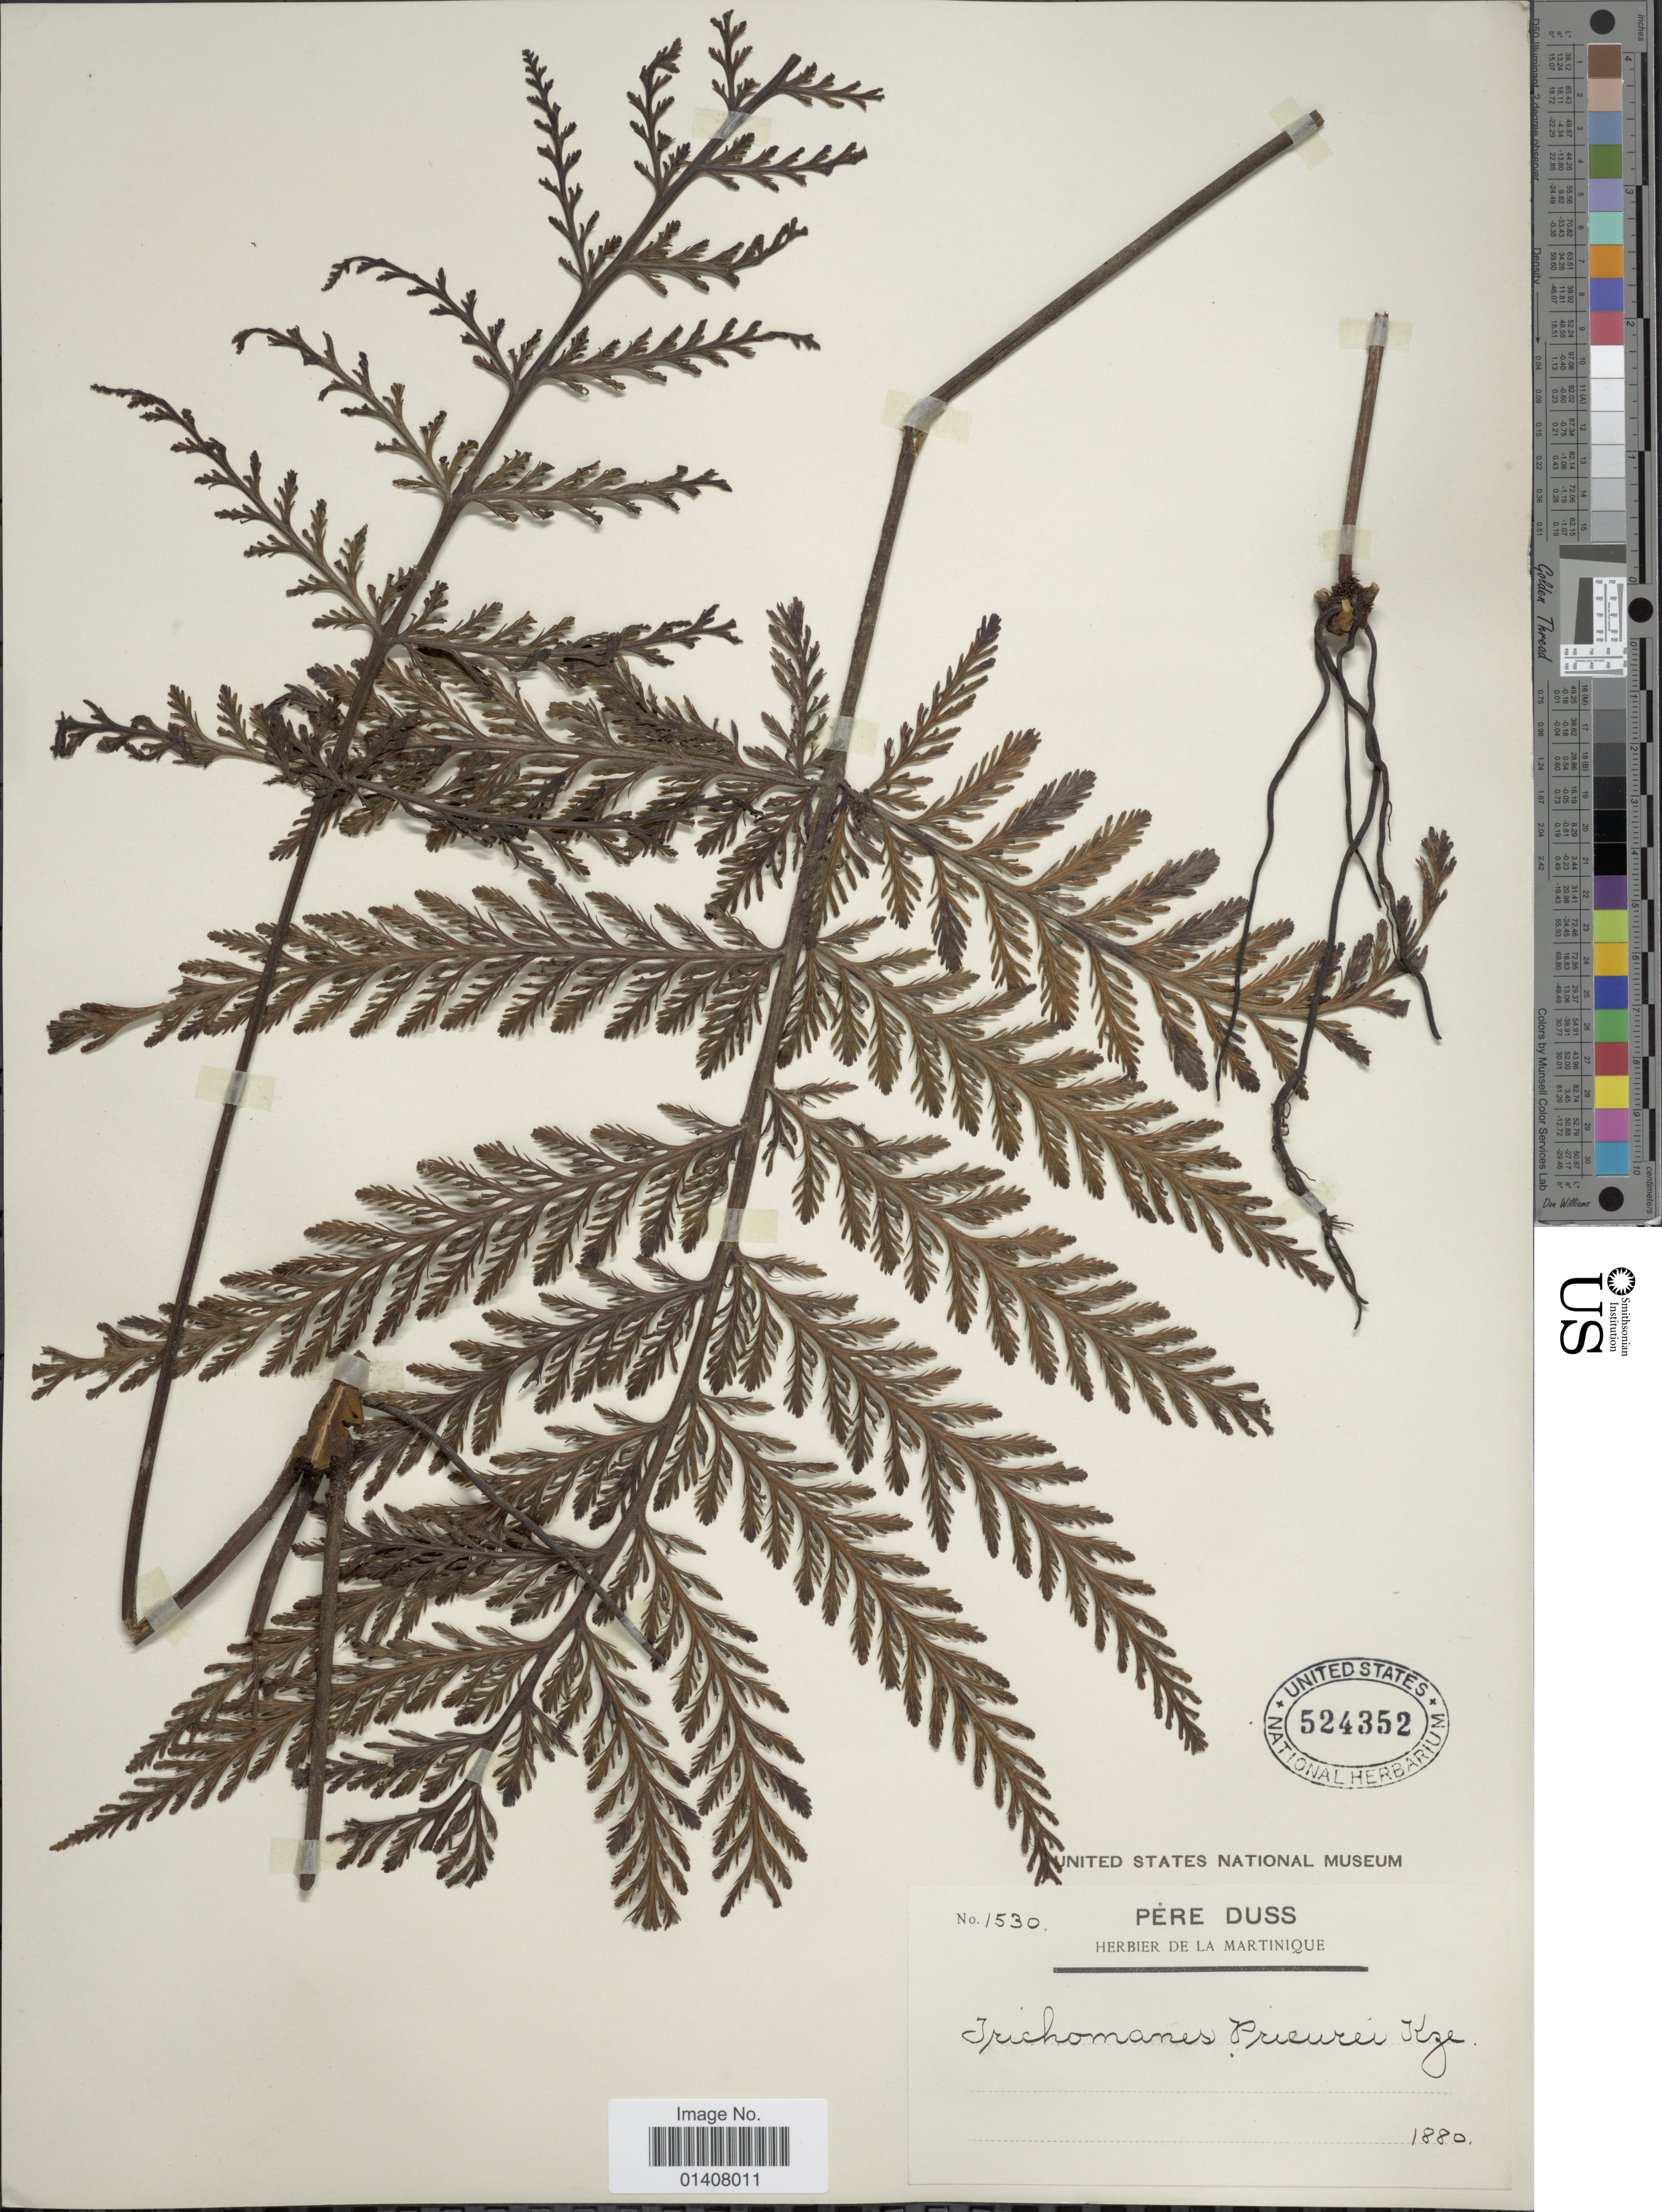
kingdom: Plantae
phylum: Tracheophyta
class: Polypodiopsida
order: Hymenophyllales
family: Hymenophyllaceae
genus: Trichomanes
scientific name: Trichomanes elegans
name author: Rich.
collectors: Père Duss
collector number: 1530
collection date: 1880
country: Martinique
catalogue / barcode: US 524352